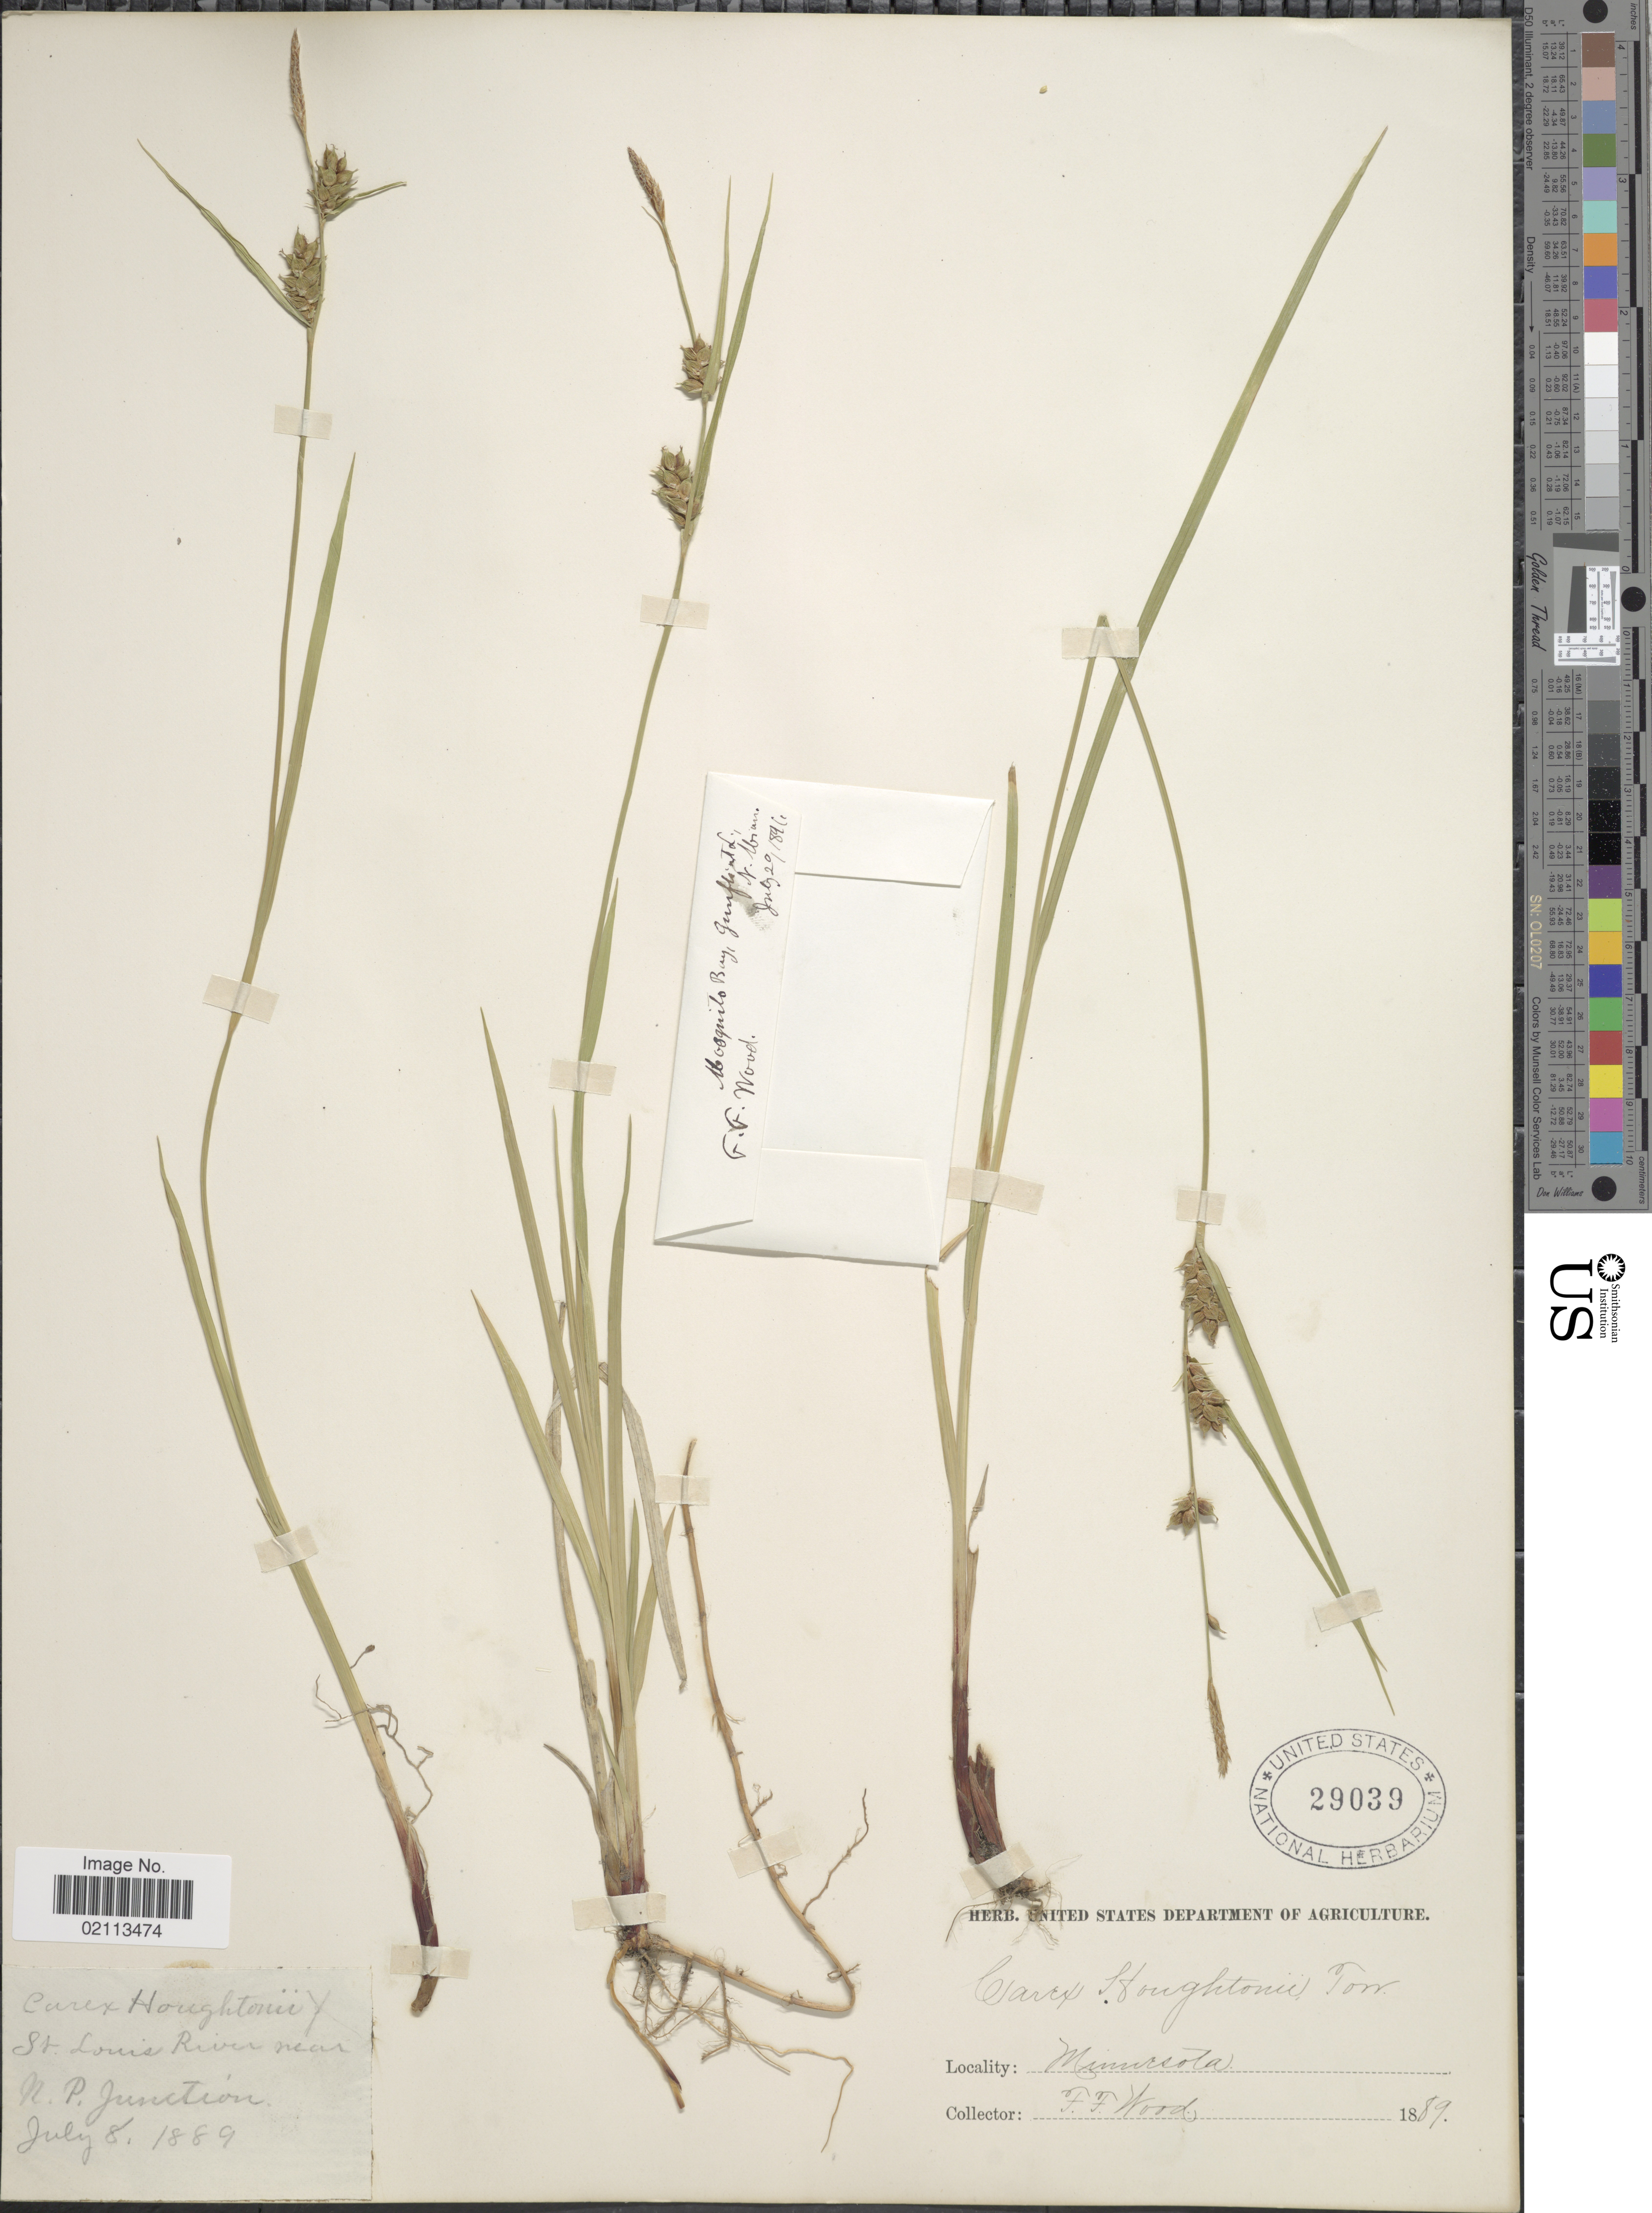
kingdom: Plantae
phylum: Tracheophyta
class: Liliopsida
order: Poales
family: Cyperaceae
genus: Carex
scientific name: Carex houghtoniana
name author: Torr. ex Dewey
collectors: F. Wood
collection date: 1889-07-08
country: United States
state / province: Minnesota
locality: St Louis River, near N. P. Junction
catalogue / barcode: US 29039